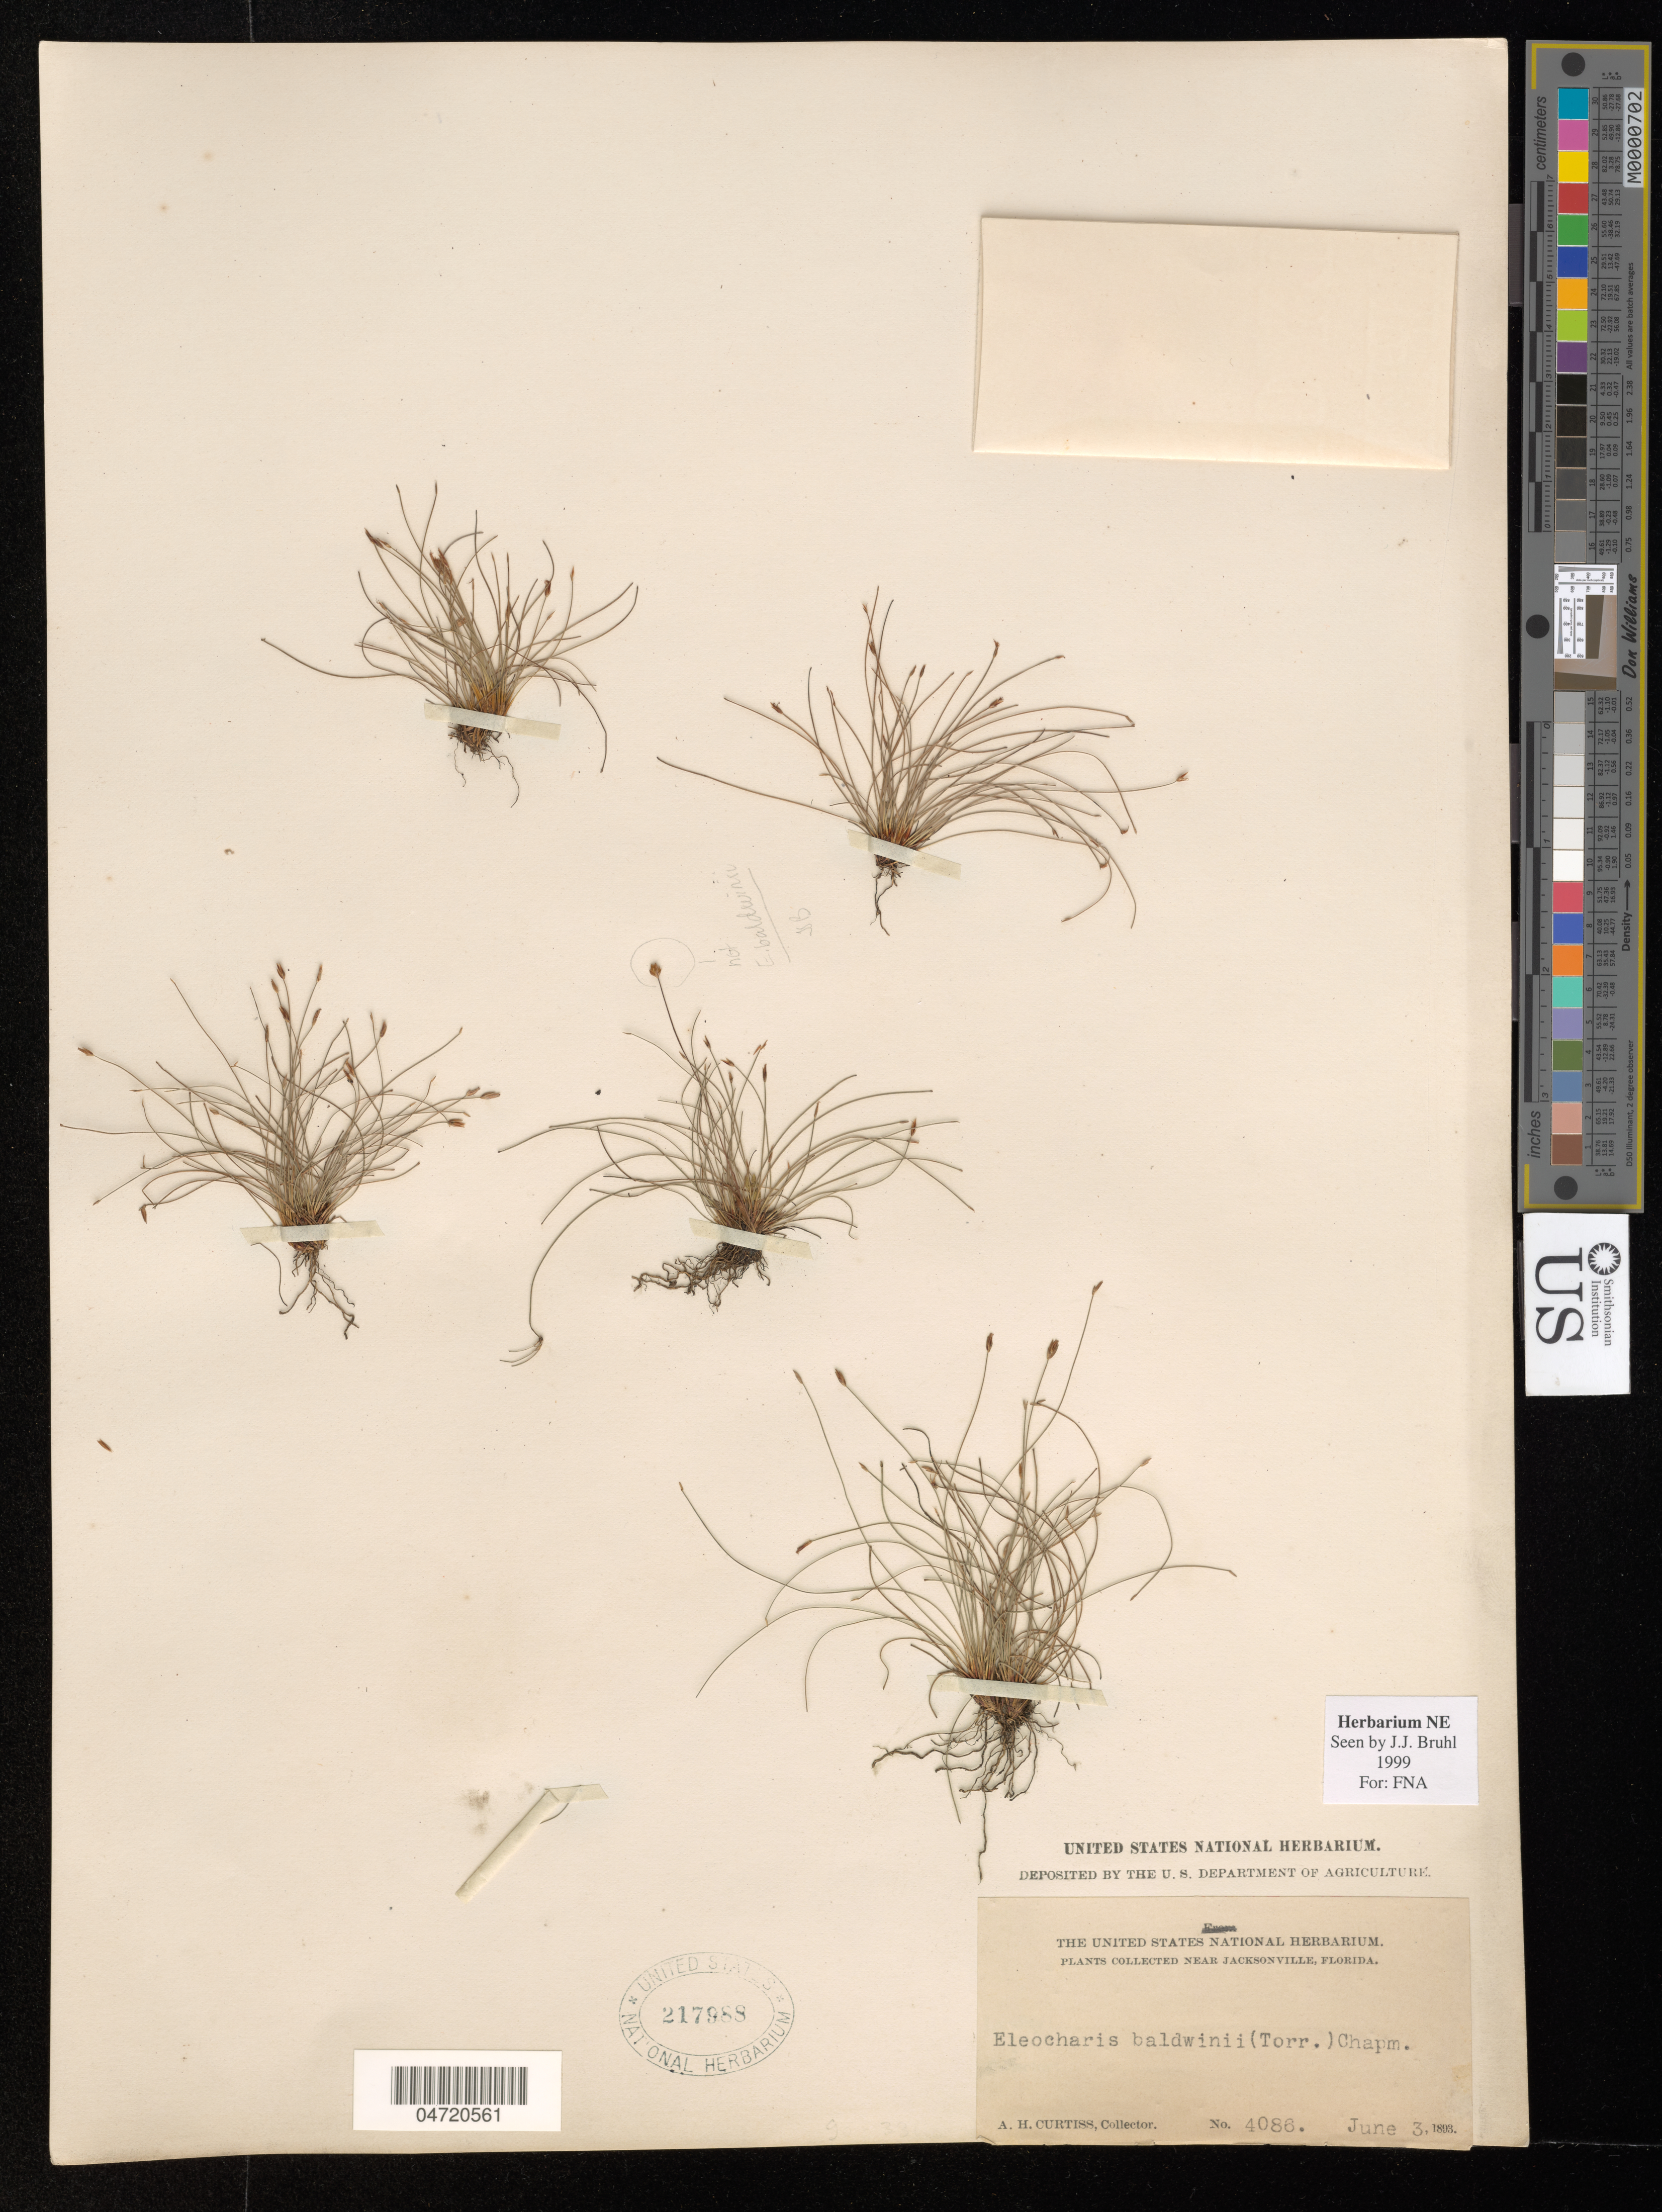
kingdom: Plantae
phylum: Tracheophyta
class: Liliopsida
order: Poales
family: Cyperaceae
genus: Eleocharis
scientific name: Eleocharis baldwinii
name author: (Torr.) Chapm.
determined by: Bruhl, J. J., (NE), University of New England (AUSTRALIA)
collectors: A. H. Curtiss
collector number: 4086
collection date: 1893-06-03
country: United States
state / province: Florida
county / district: Duval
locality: Near Jacksonville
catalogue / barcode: US 217988